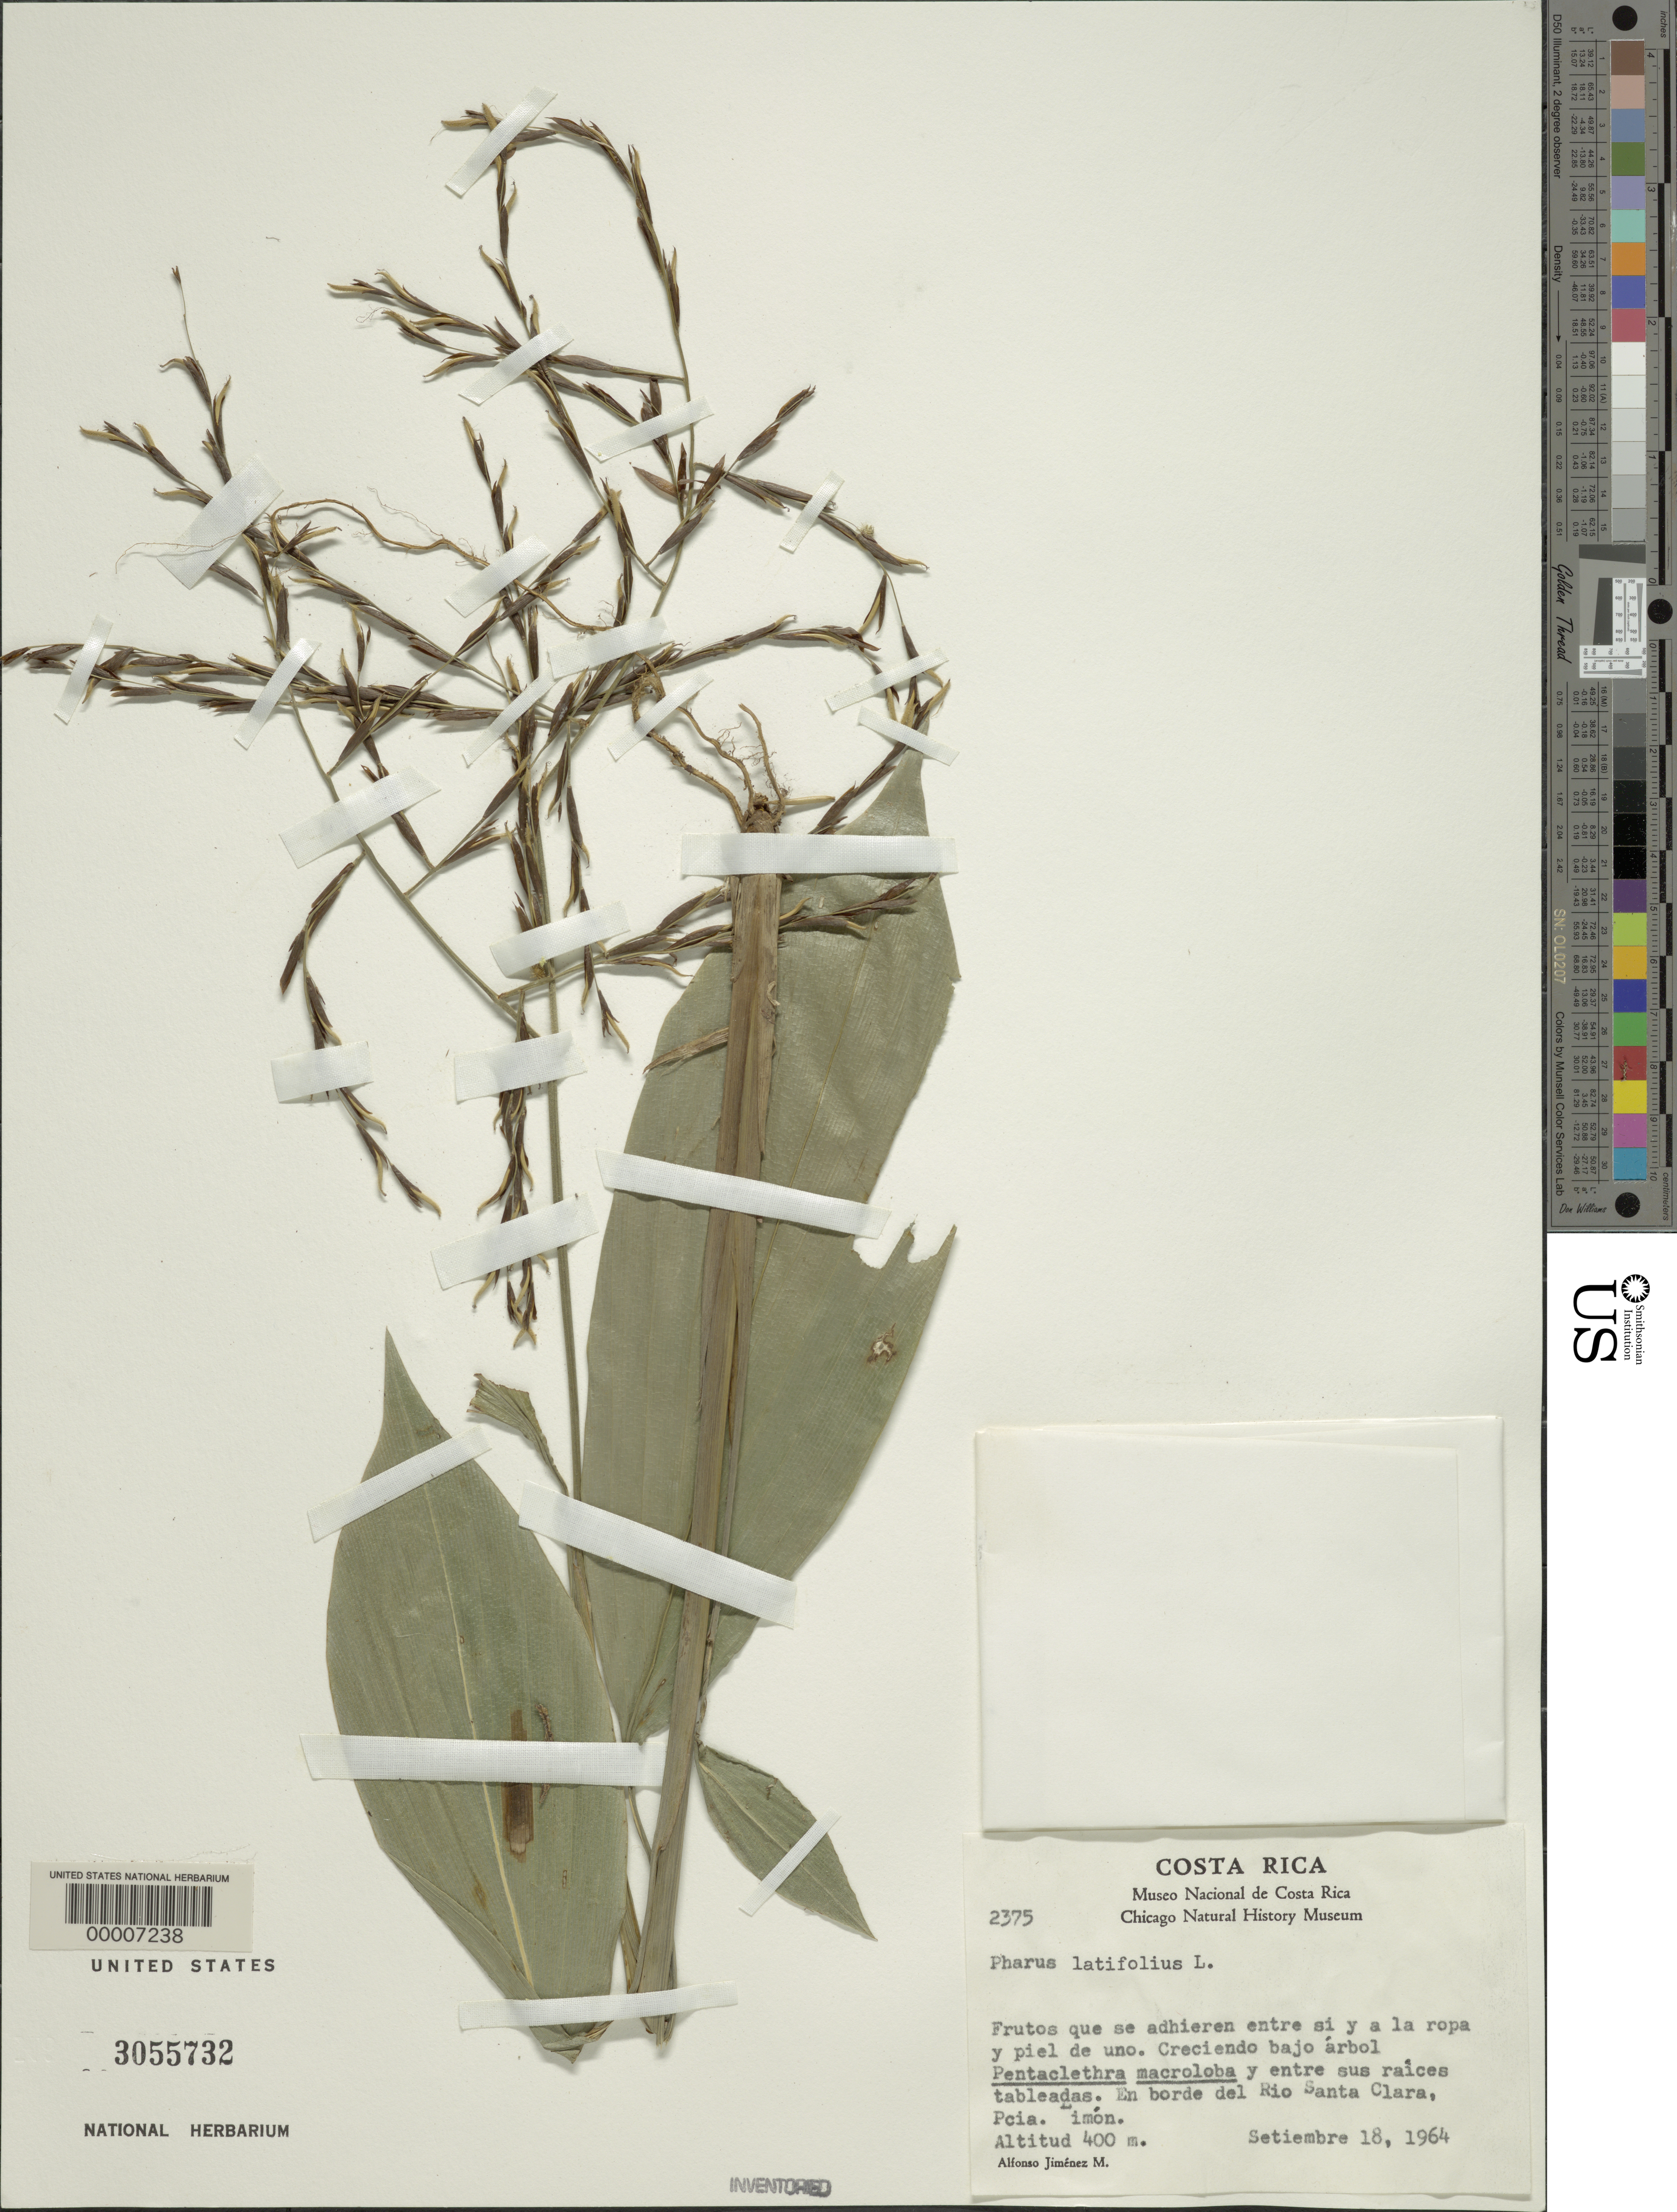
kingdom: Plantae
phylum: Tracheophyta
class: Liliopsida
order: Poales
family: Poaceae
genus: Pharus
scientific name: Pharus latifolius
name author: L.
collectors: A. Jimenez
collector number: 2375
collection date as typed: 18 Sep 1964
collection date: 1964-09-18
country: Costa Rica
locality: Rio Santa Clara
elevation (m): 400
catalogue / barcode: US 3055732